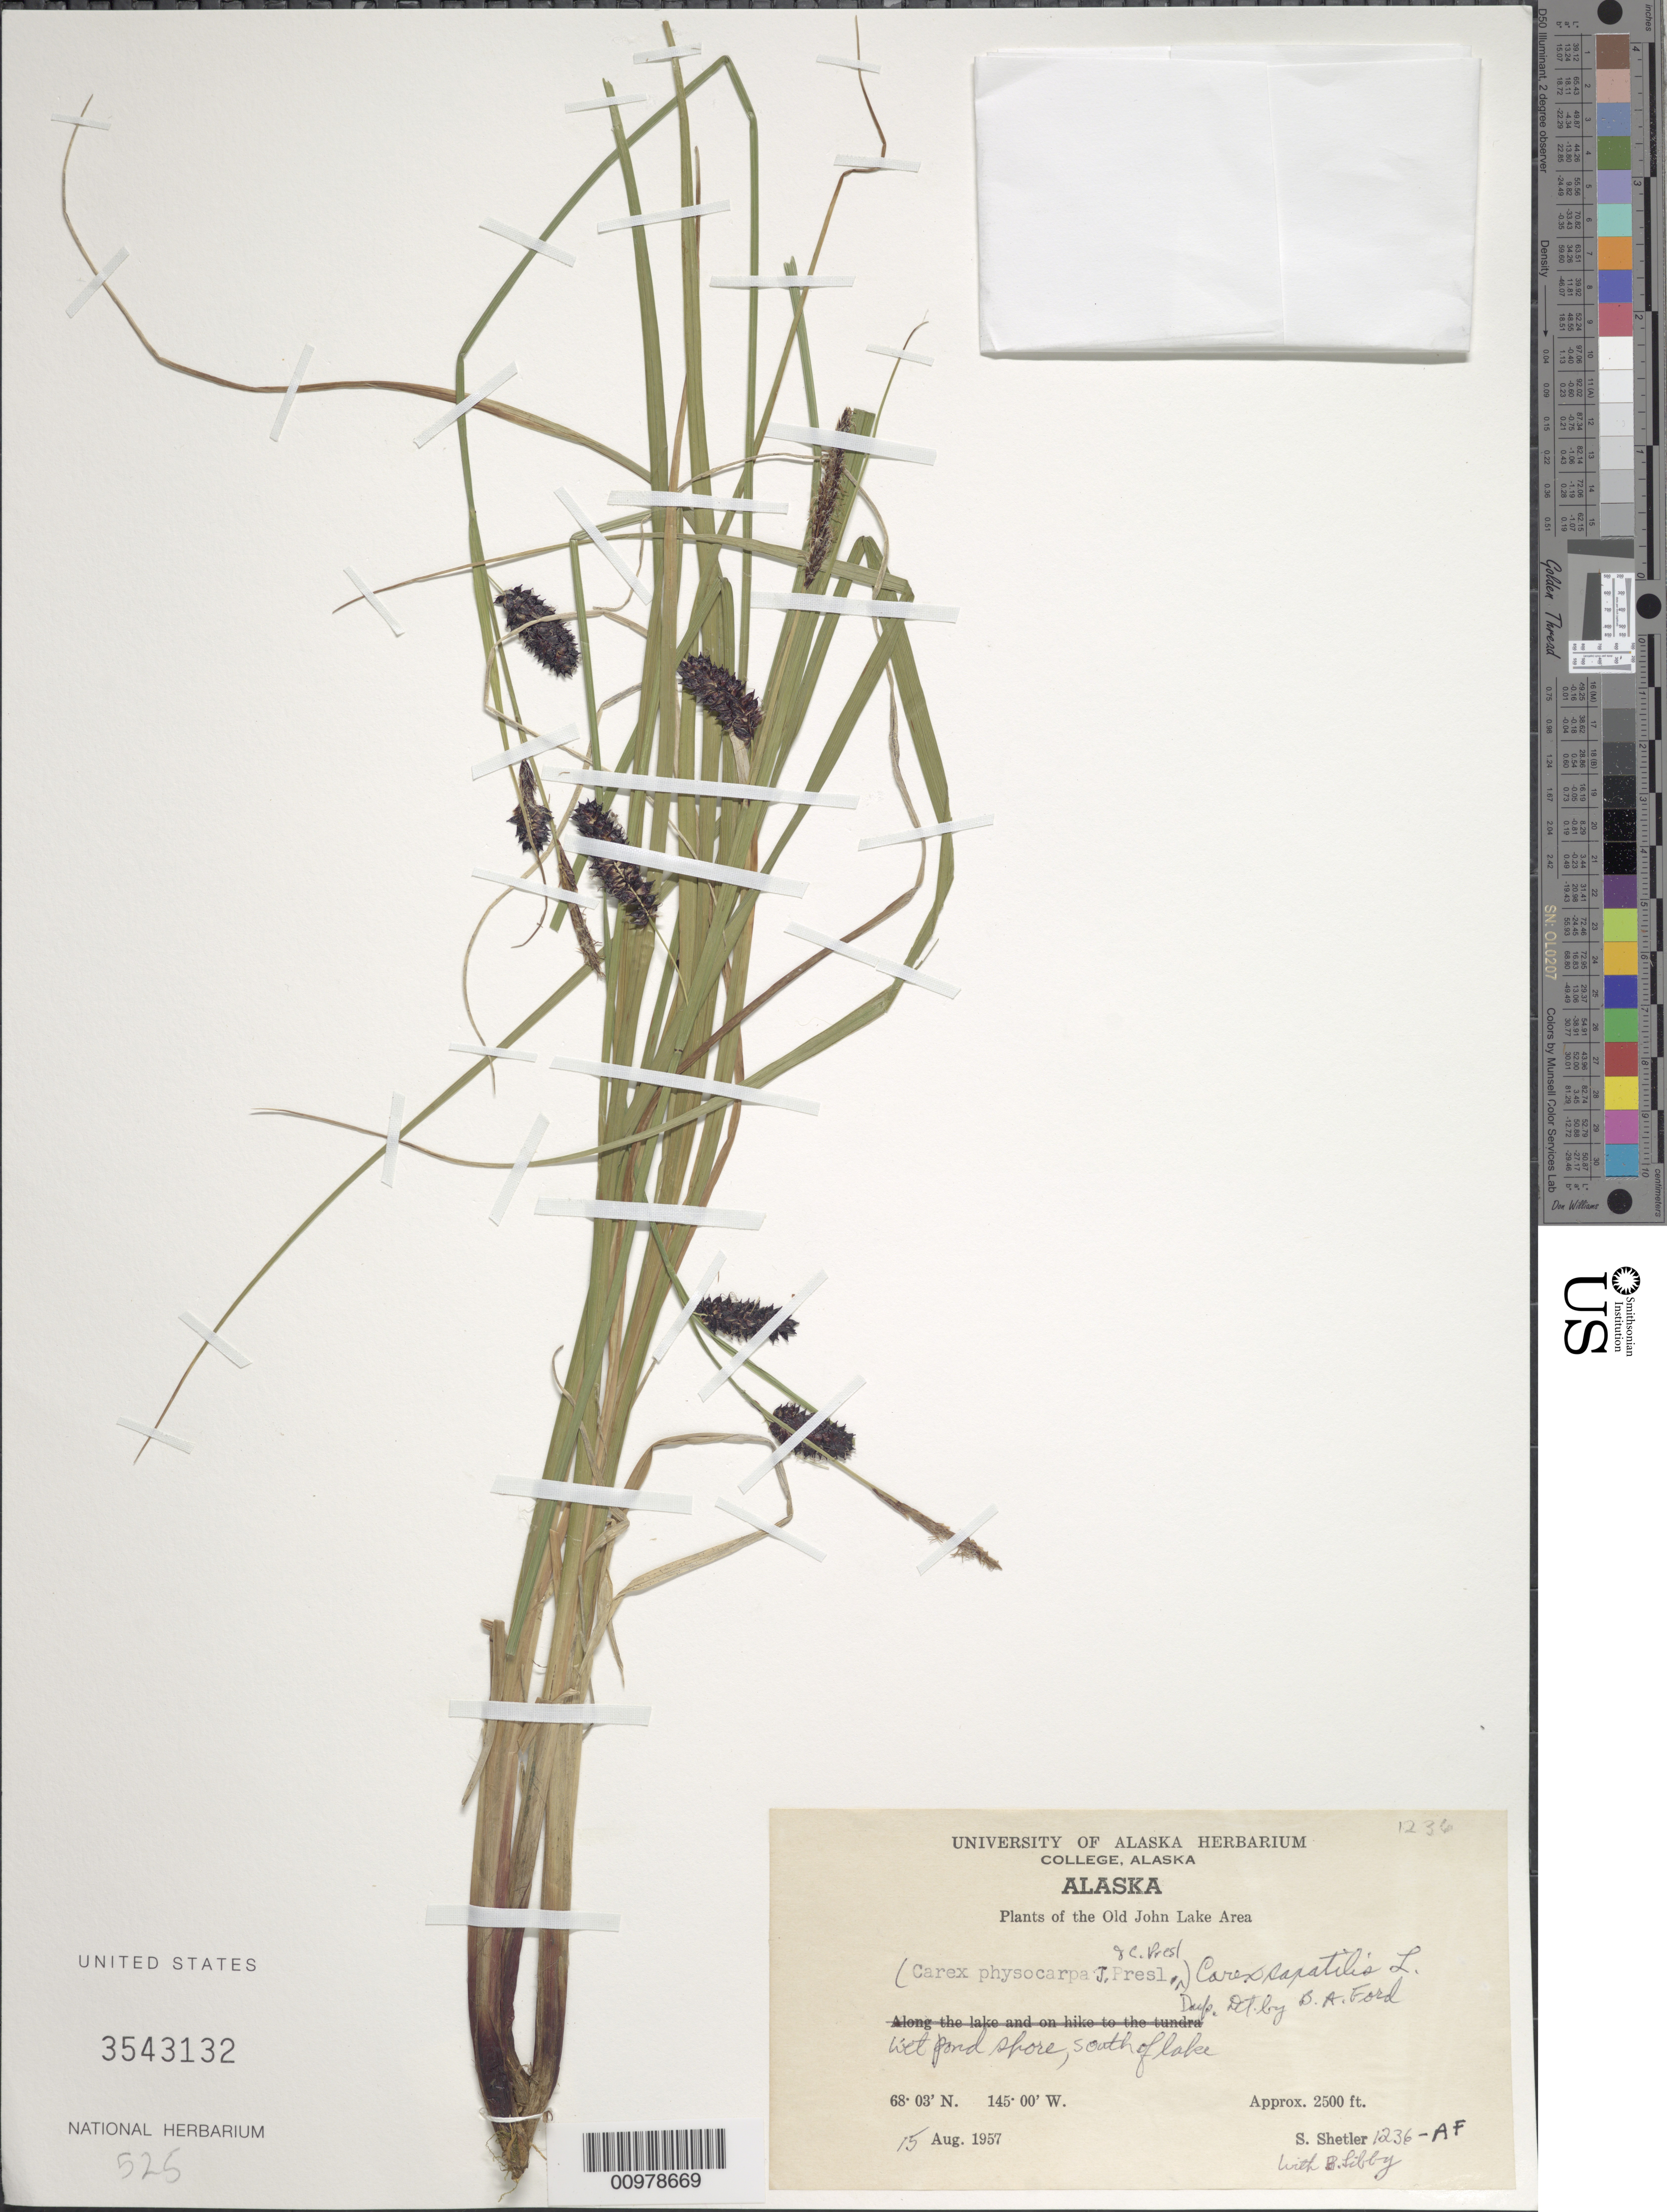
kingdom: Plantae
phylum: Tracheophyta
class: Liliopsida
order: Poales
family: Cyperaceae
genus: Carex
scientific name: Carex saxatilis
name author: L.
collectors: S. Shetler & B. Libby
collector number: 1236-AF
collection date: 1957-08-15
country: United States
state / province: Alaska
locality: The Old John Lake Area. Wet pond shore, south of lake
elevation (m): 762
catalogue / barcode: US 3543132